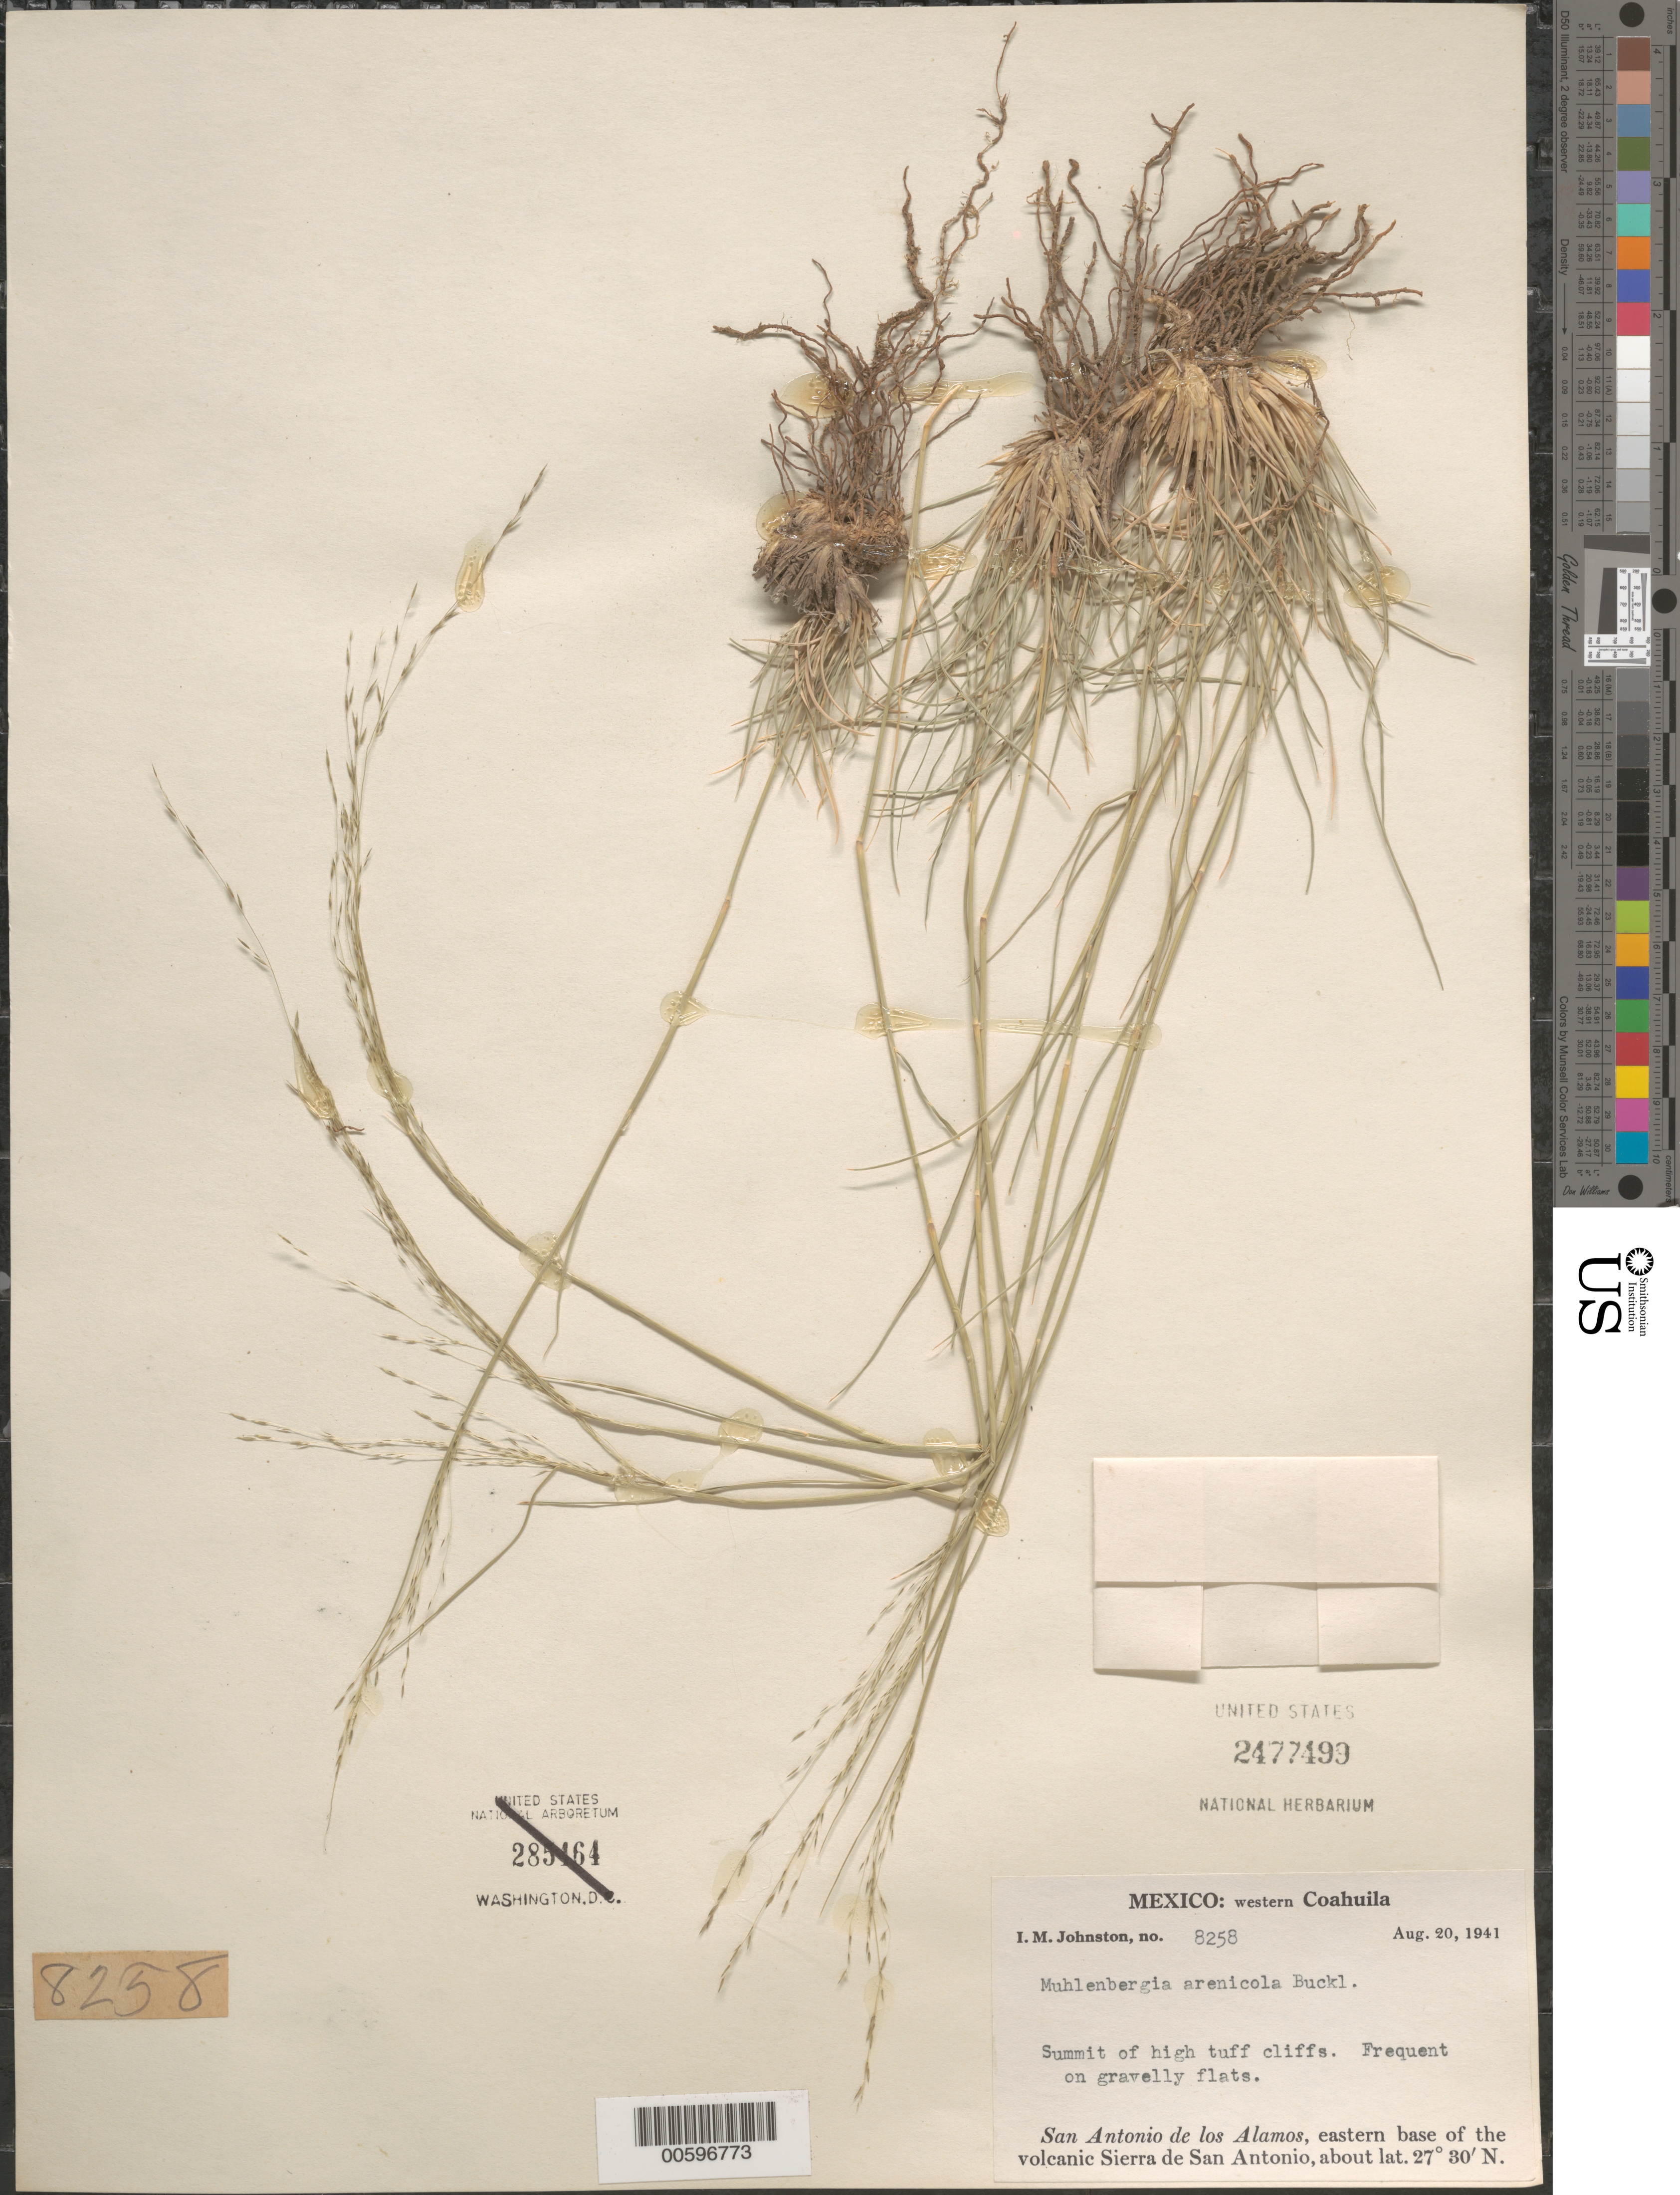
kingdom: Plantae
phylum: Tracheophyta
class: Liliopsida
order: Poales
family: Poaceae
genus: Muhlenbergia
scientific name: Muhlenbergia arenicola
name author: Buckley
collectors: I.M. Johnston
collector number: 8258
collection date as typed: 20 Aug 1941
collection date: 1941-08-20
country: Mexico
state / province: Coahuila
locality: Western Coahuila, San Antonio de los Alamos, eastern base of the volcanic Sierra de San Antonio.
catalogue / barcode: US 2477499